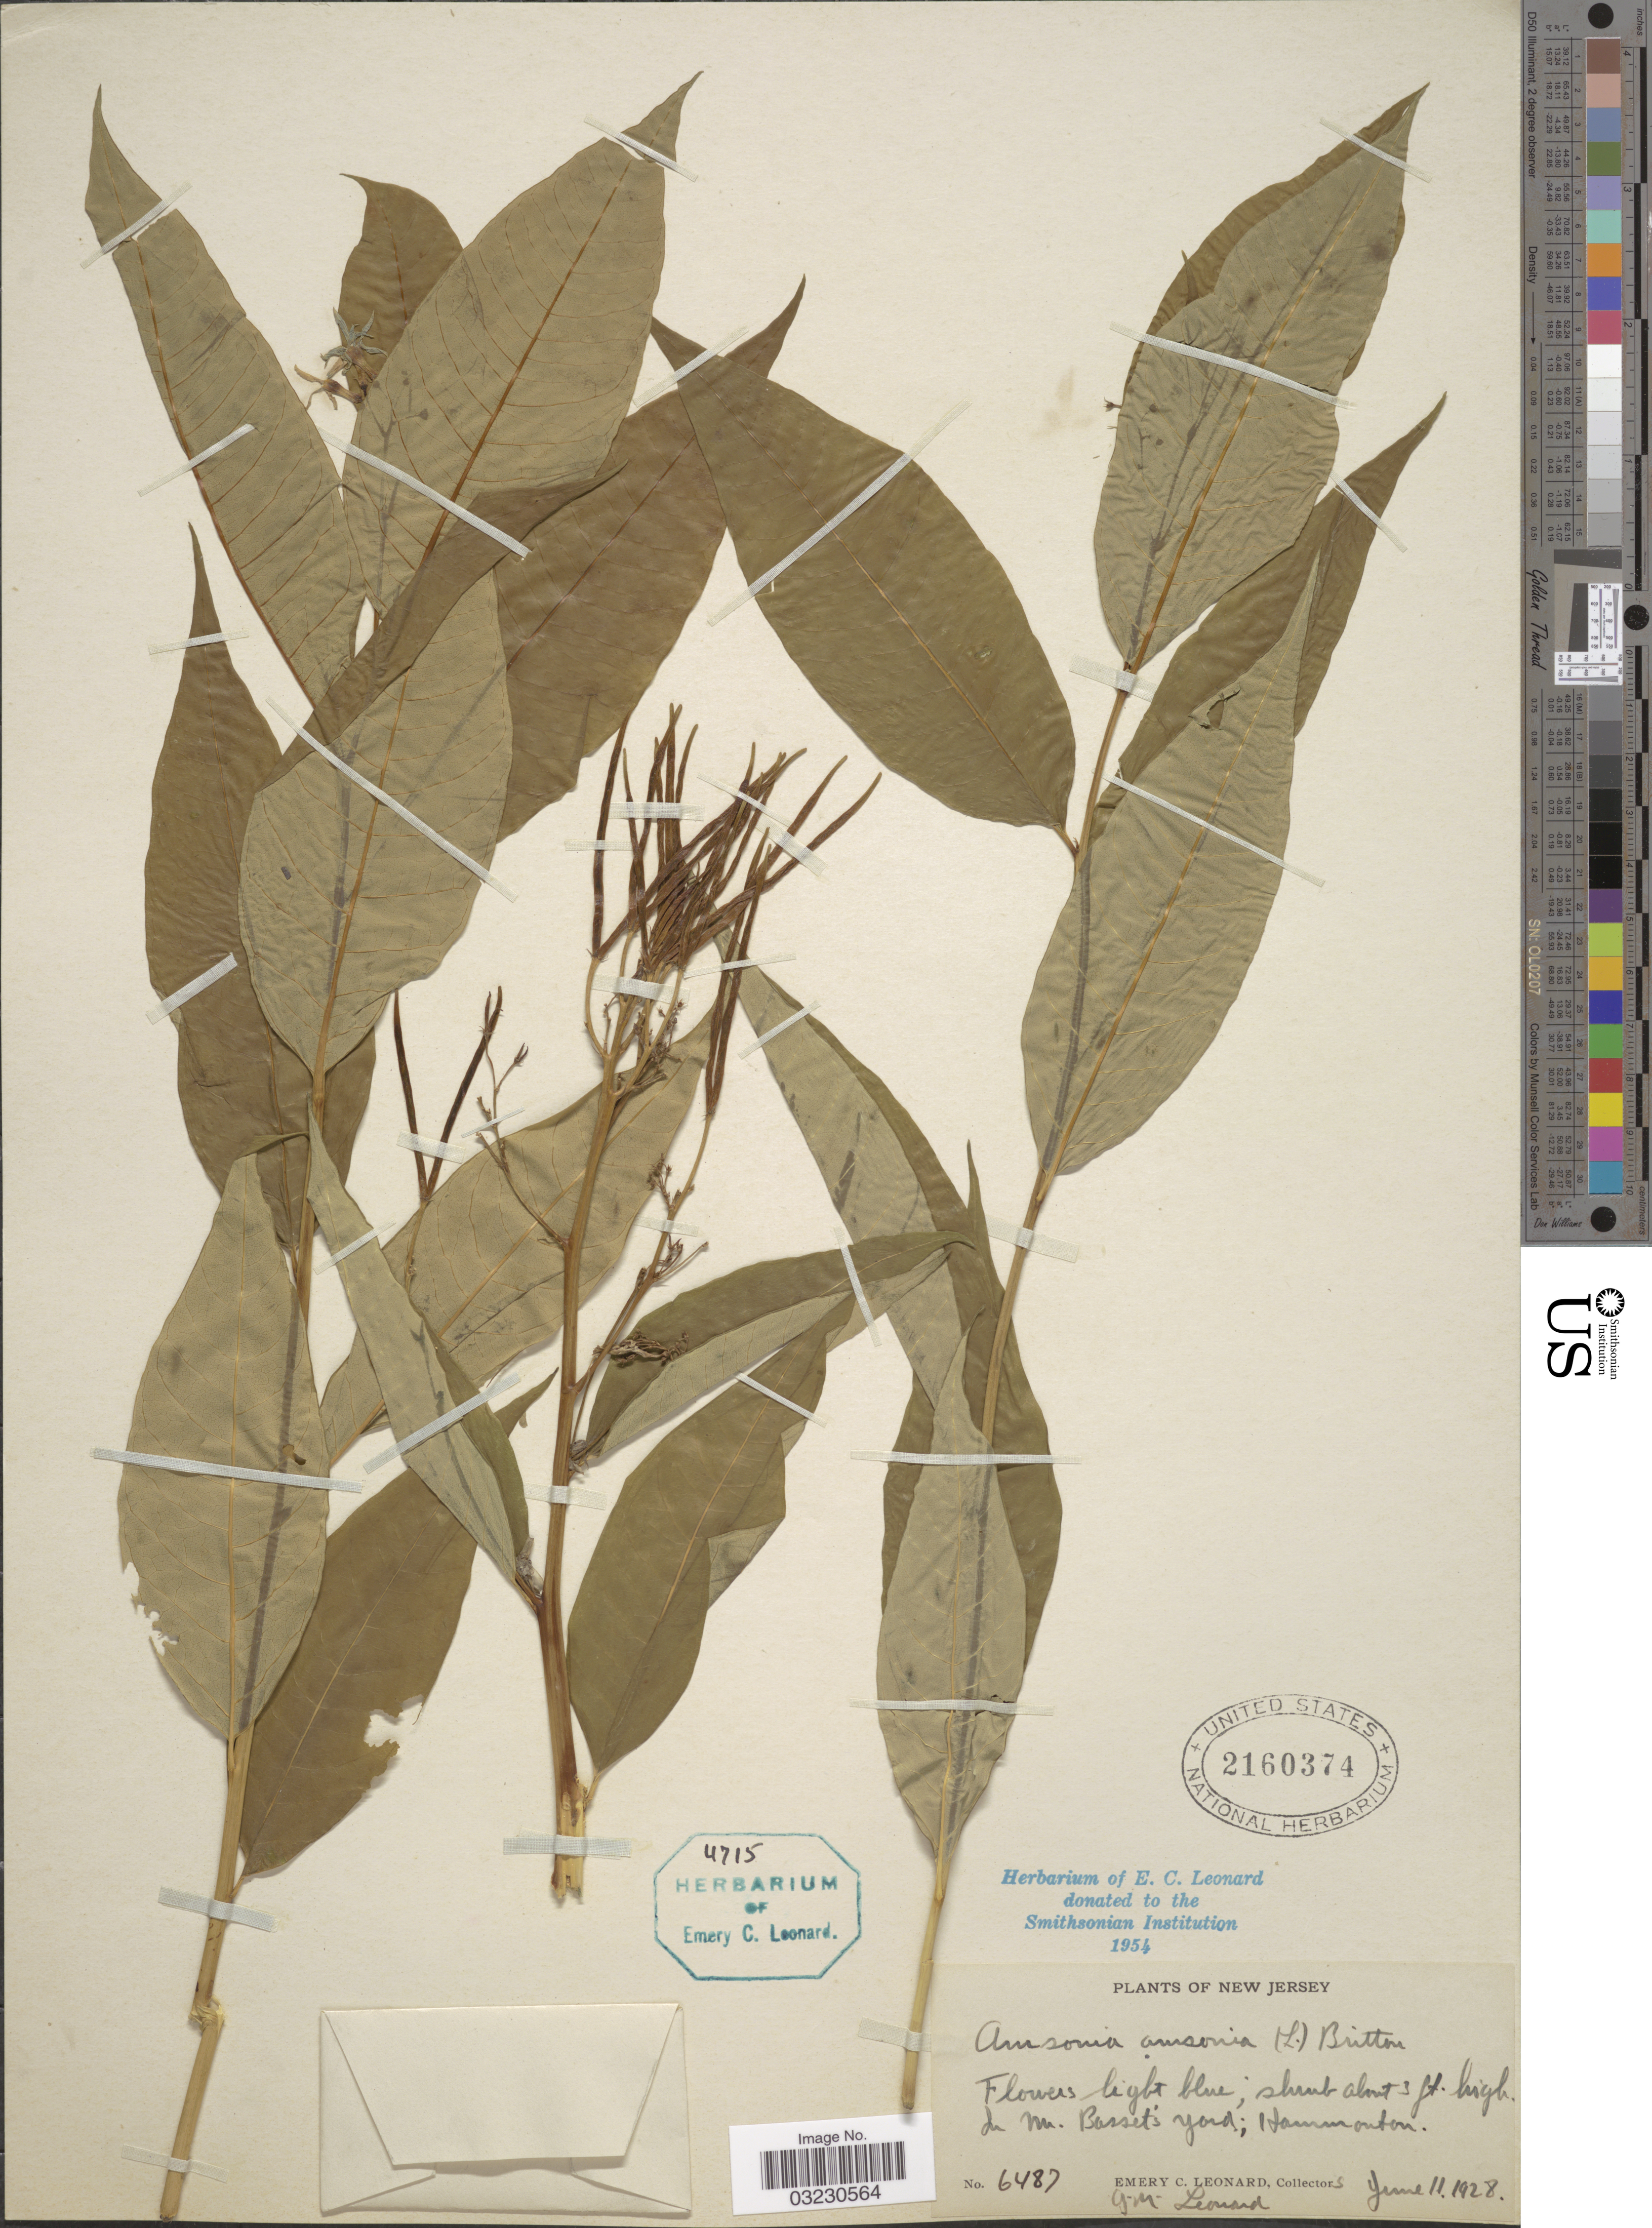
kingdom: Plantae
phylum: Tracheophyta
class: Magnoliopsida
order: Gentianales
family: Apocynaceae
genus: Amsonia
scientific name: Amsonia tabernaemontana var. salicifolia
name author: (Pursh) Woodson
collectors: E. C. Leonard & G. M. Leonard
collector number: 6487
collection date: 1928-06-11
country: United States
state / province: New Jersey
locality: In Mr. Basset's yard; Hammonton.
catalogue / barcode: US 2160374